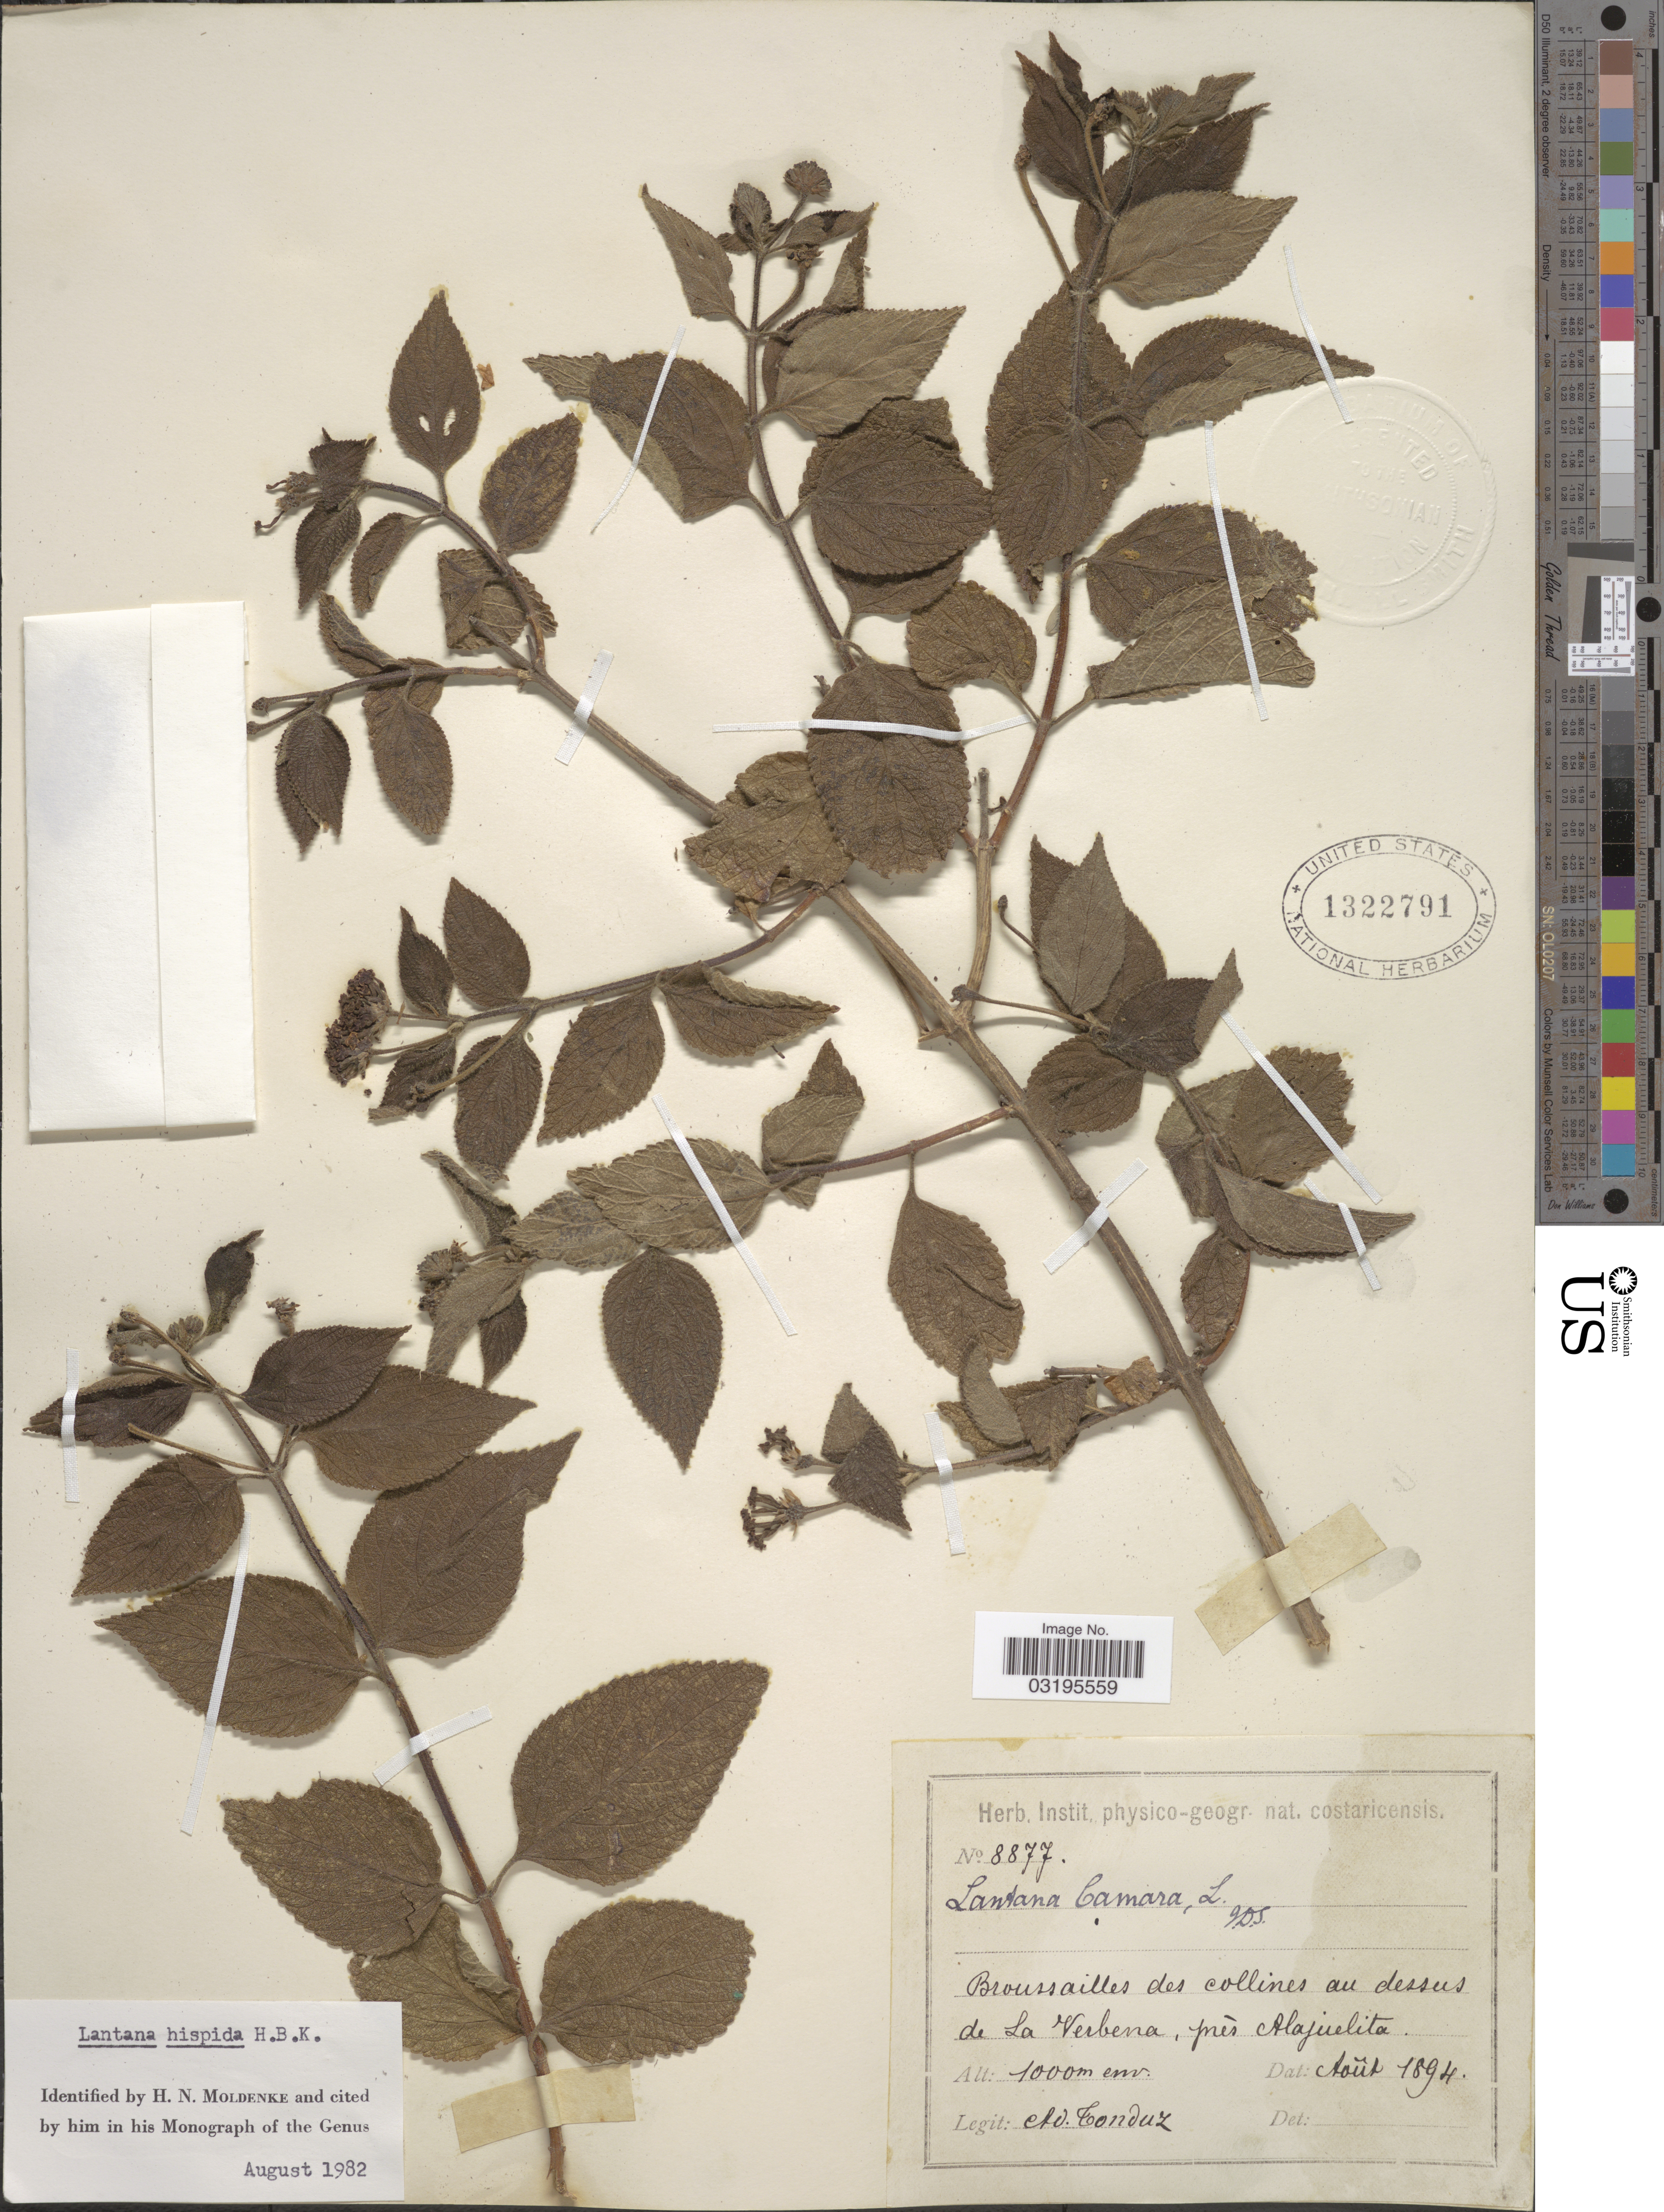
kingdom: Plantae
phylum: Tracheophyta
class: Magnoliopsida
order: Lamiales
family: Verbenaceae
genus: Lantana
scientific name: Lantana hispida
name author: Kunth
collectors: A. Tonduz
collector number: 877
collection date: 1894-08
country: Costa Rica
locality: Broussailles des collines au dessus de La Verbena, près Alajuelita.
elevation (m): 1000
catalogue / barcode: US 1322791